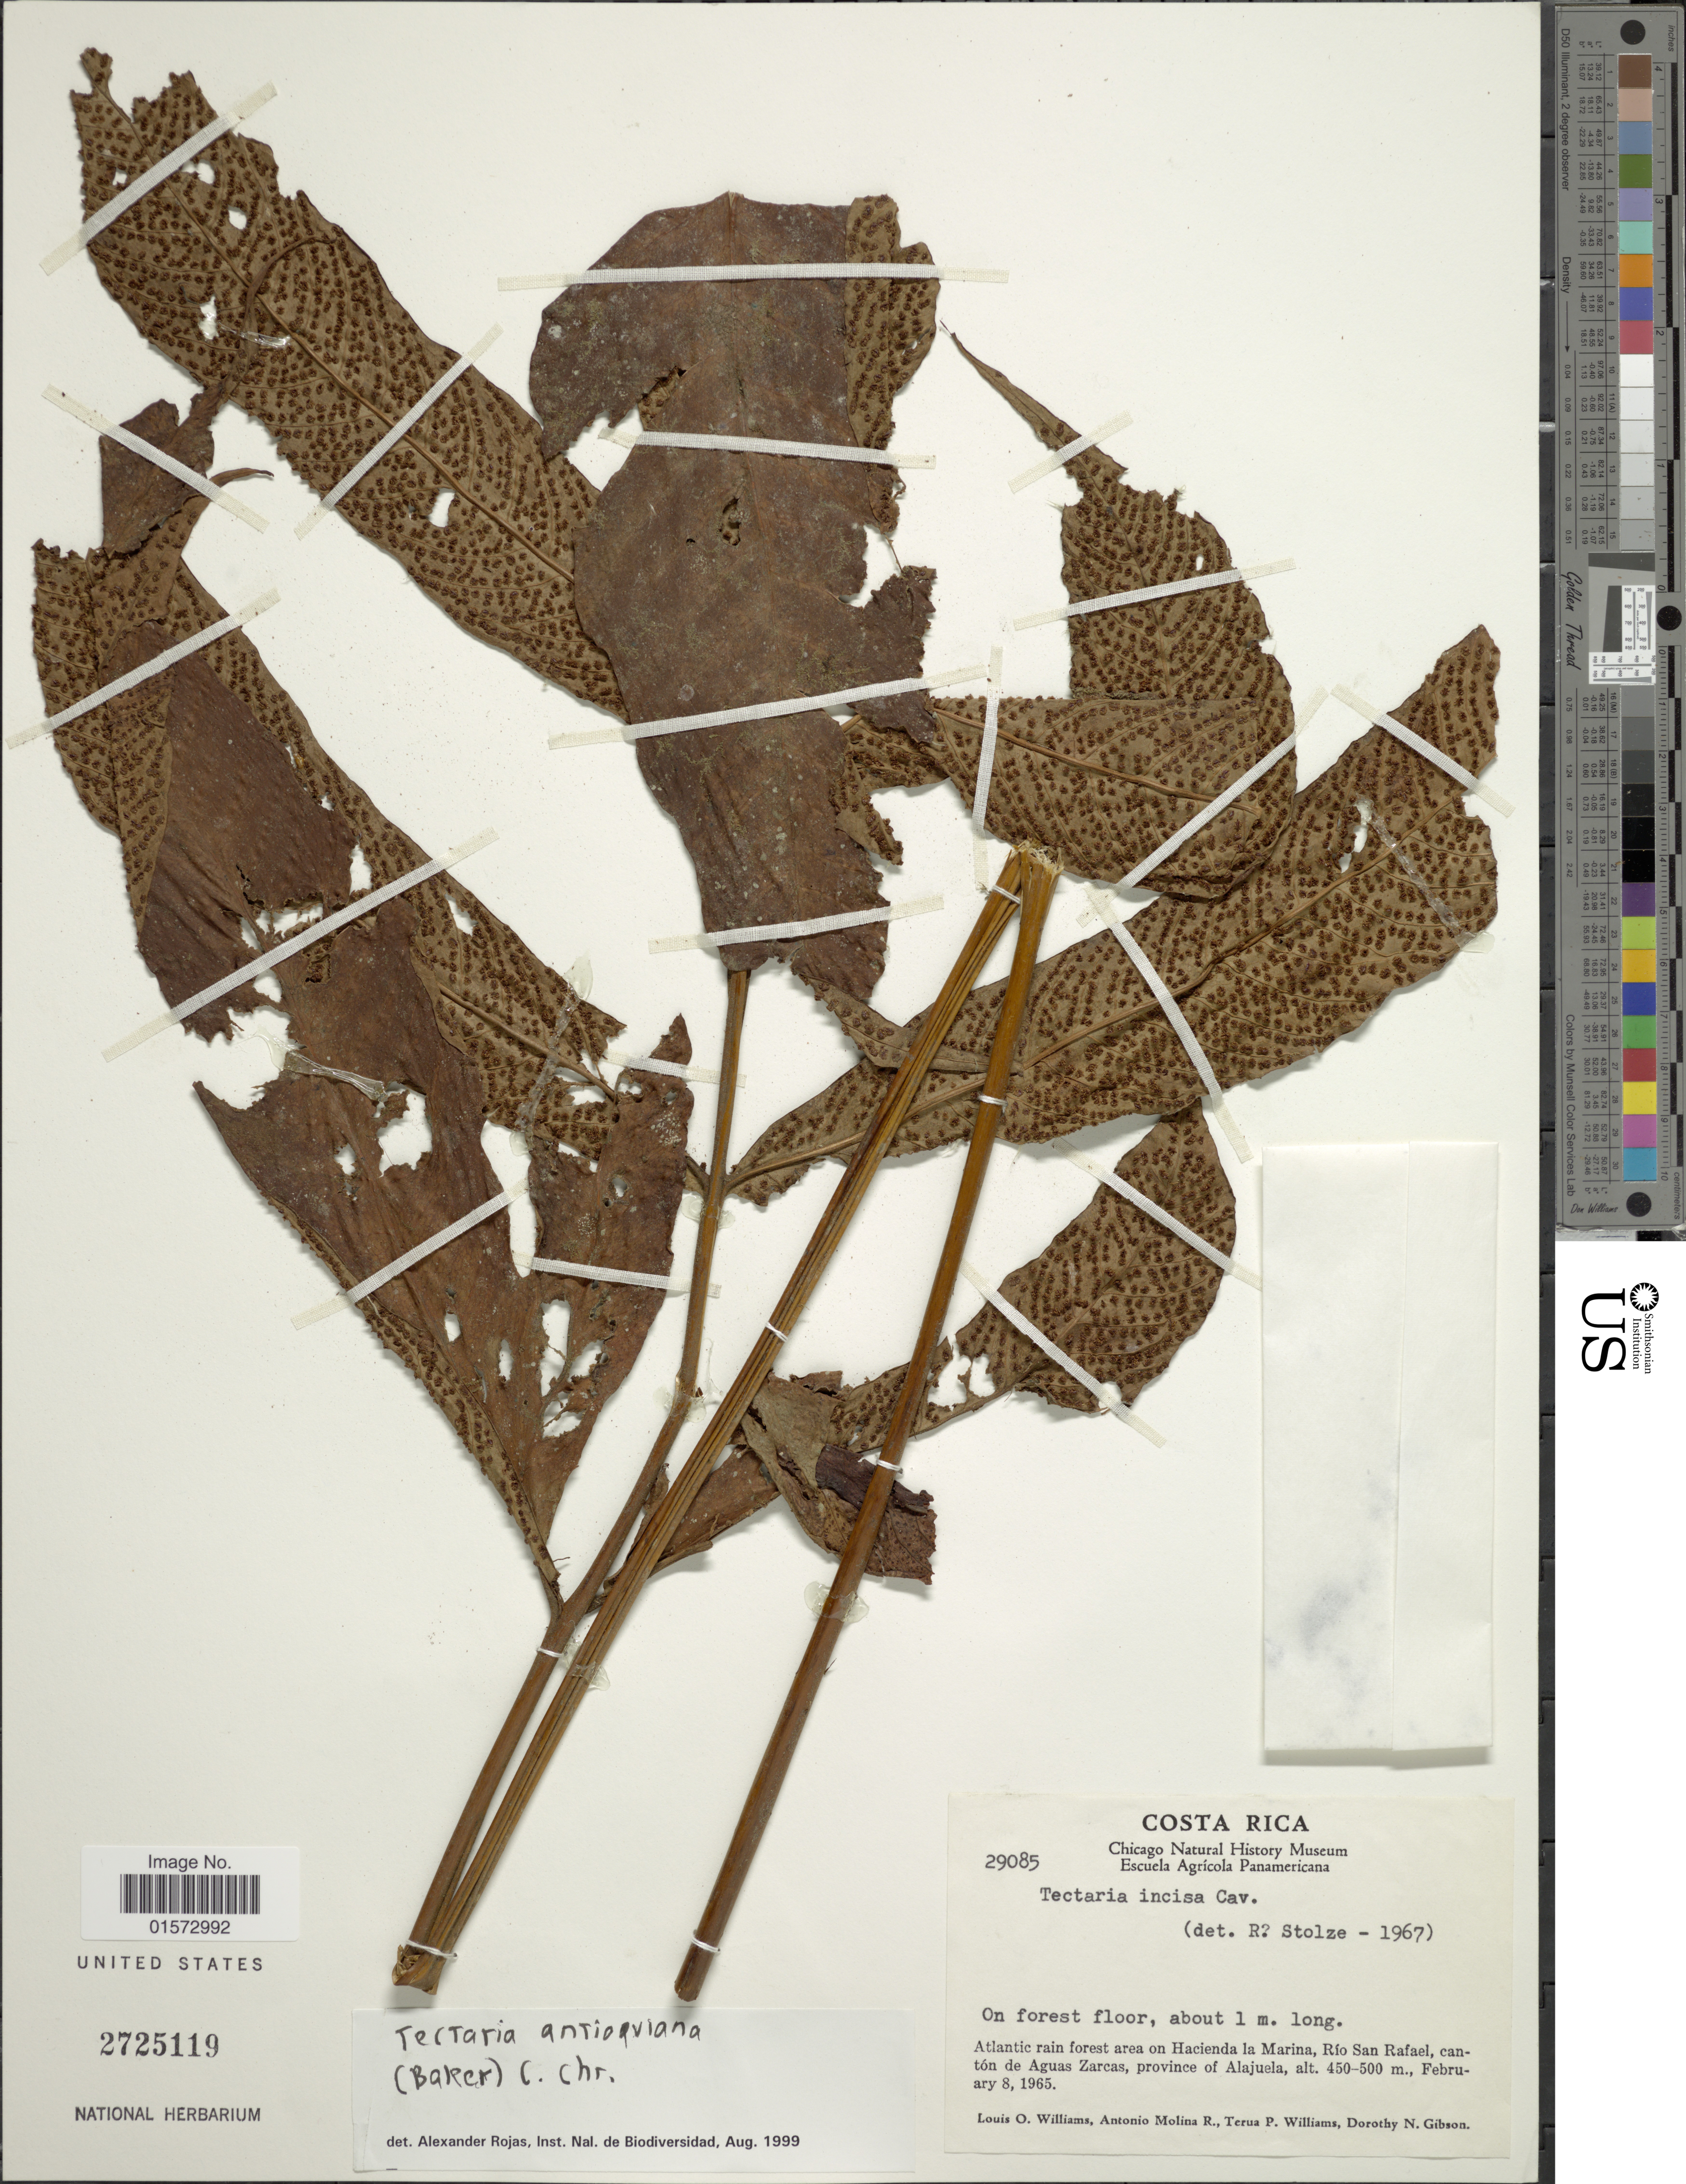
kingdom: Plantae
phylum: Tracheophyta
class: Polypodiopsida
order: Polypodiales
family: Tectariaceae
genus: Tectaria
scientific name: Tectaria antioquiana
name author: (Baker) C. Chr.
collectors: L. O. Williams, A. Molina R., T. P. Williams & D. N. Gibson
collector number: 29085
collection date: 1965-02-08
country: Costa Rica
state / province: Alajuela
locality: Atlantic rain forest area on Hacienda la Marina, Río San Rafael, cantón de Aguas Zarcas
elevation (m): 450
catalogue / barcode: US 2725119